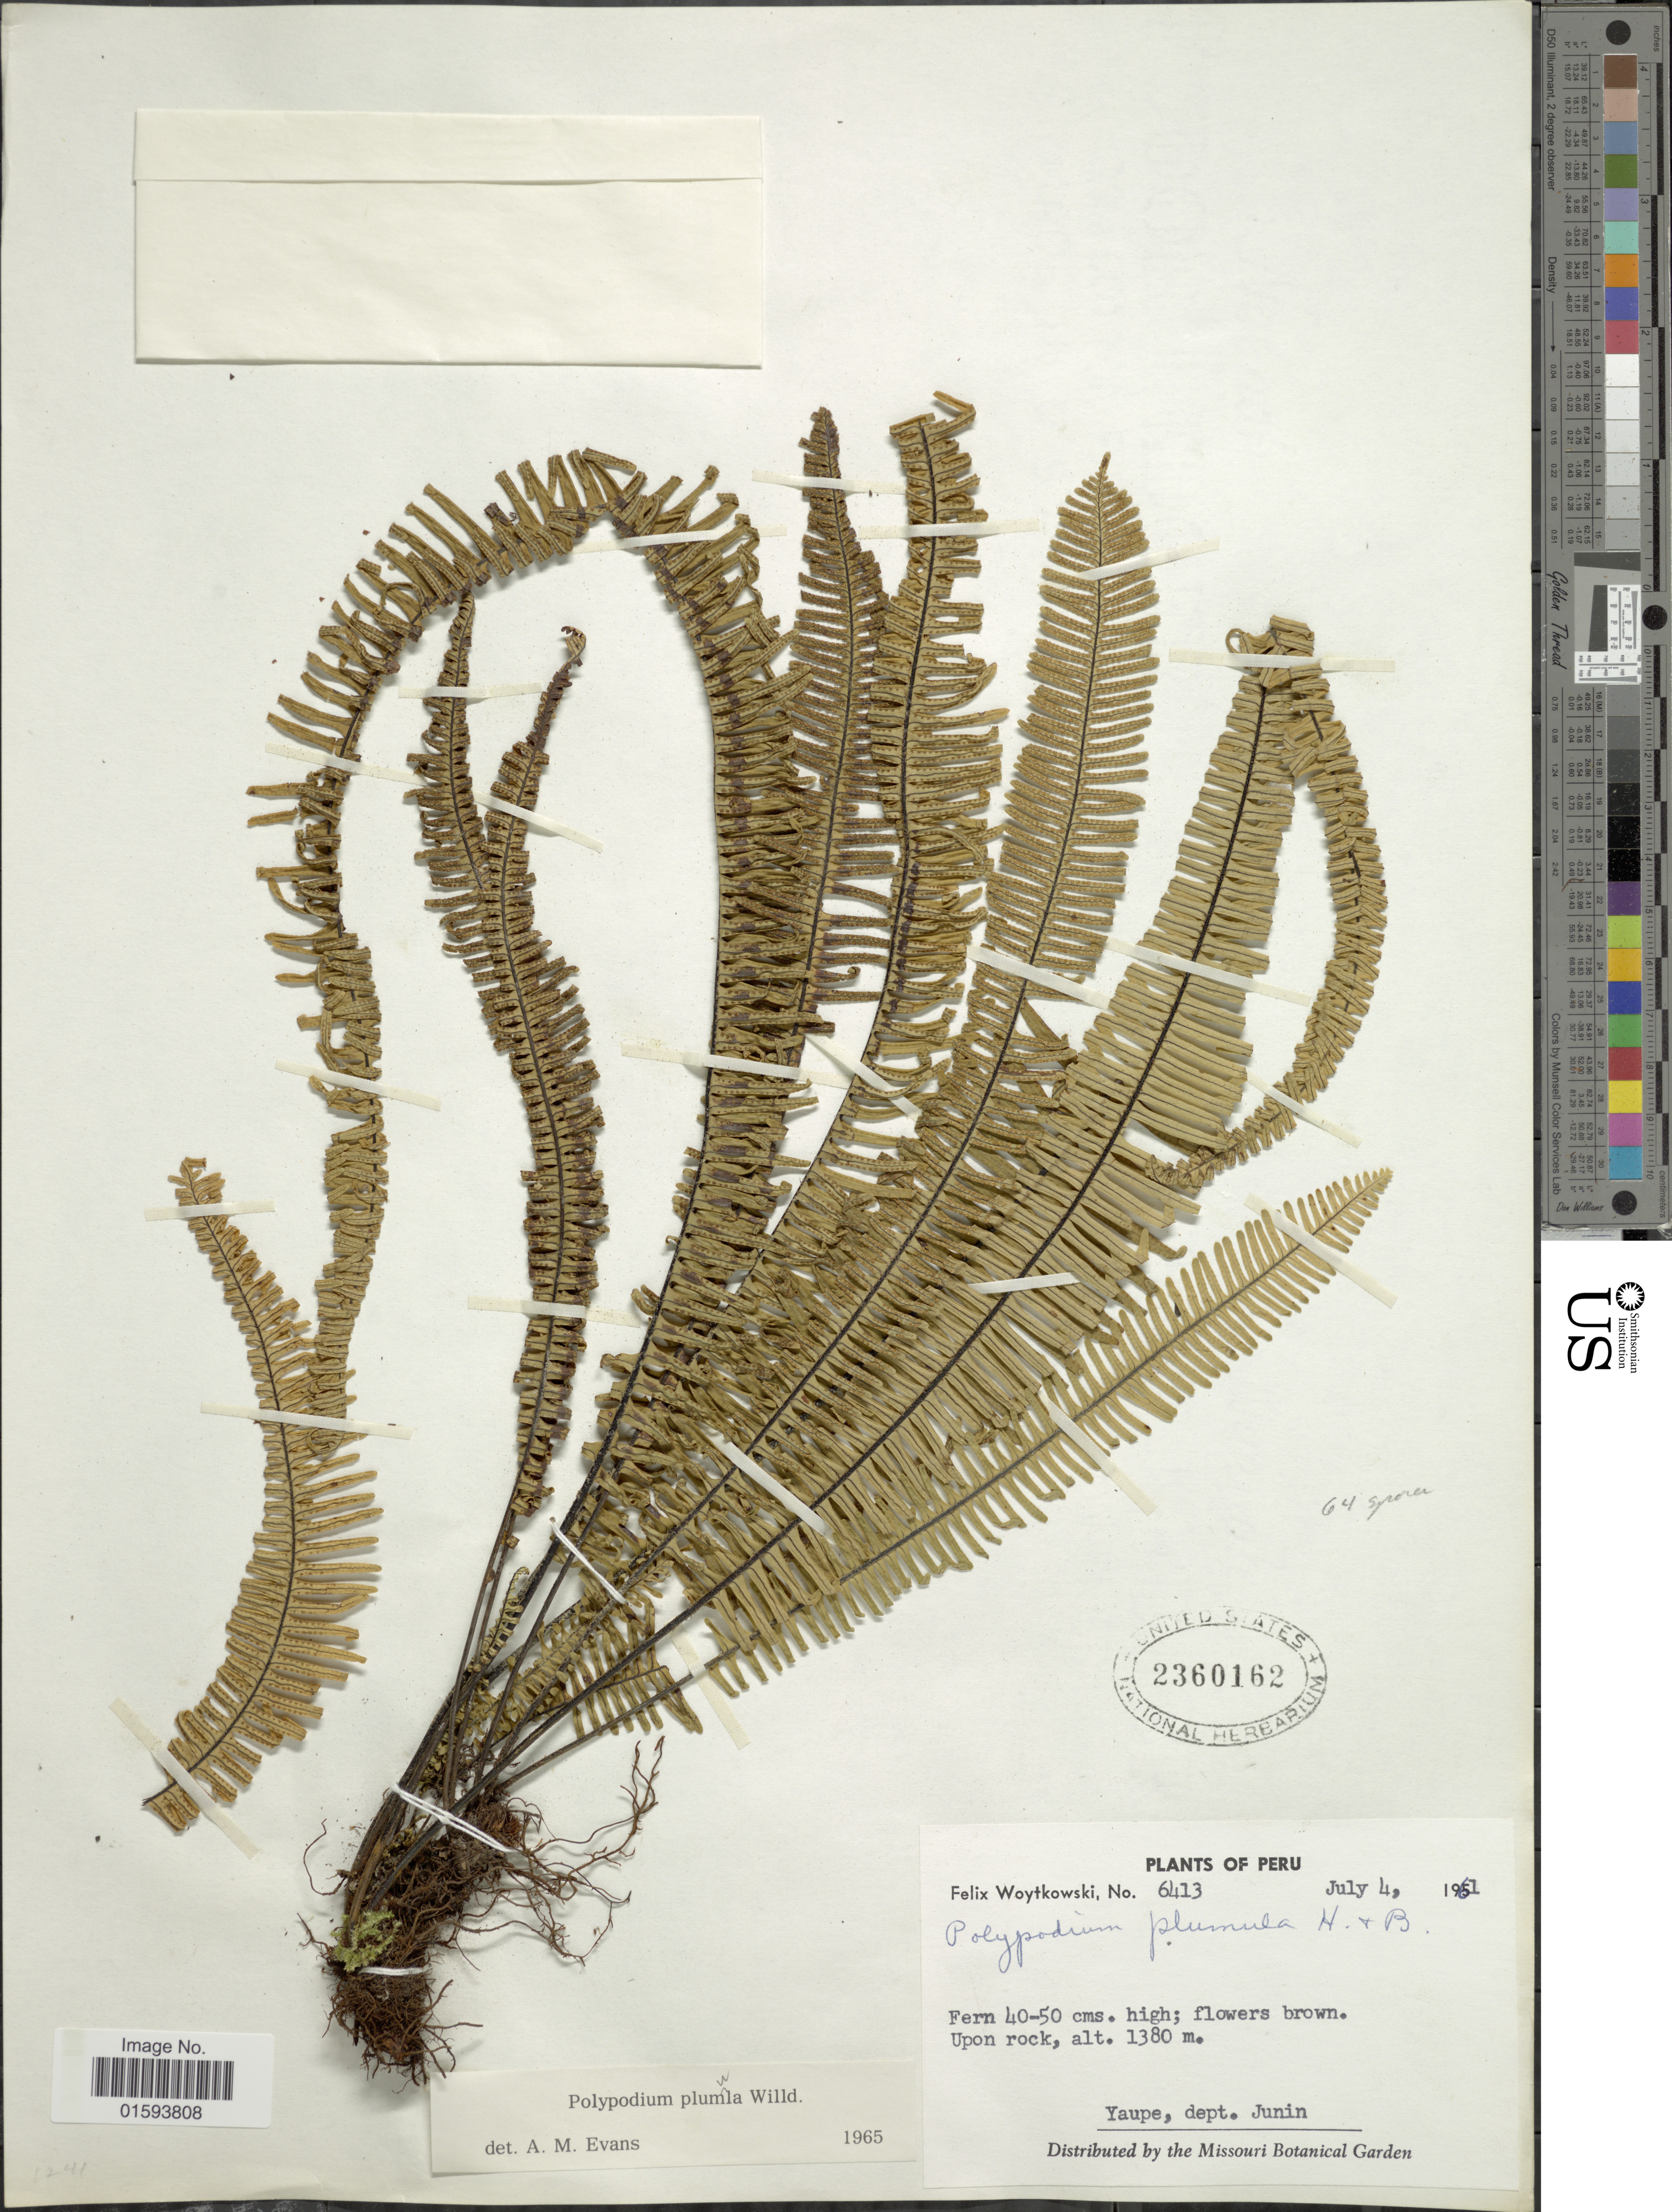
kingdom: Plantae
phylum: Tracheophyta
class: Polypodiopsida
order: Polypodiales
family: Polypodiaceae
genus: Pecluma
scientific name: Pecluma plumula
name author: (Humb. & Bonpl. ex Willd.) M.G. Price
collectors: F. Woytkowski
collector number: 6413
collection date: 1961-07-04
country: Peru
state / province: Junín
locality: Yaupe, dept. Junin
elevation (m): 1380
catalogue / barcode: US 2360162